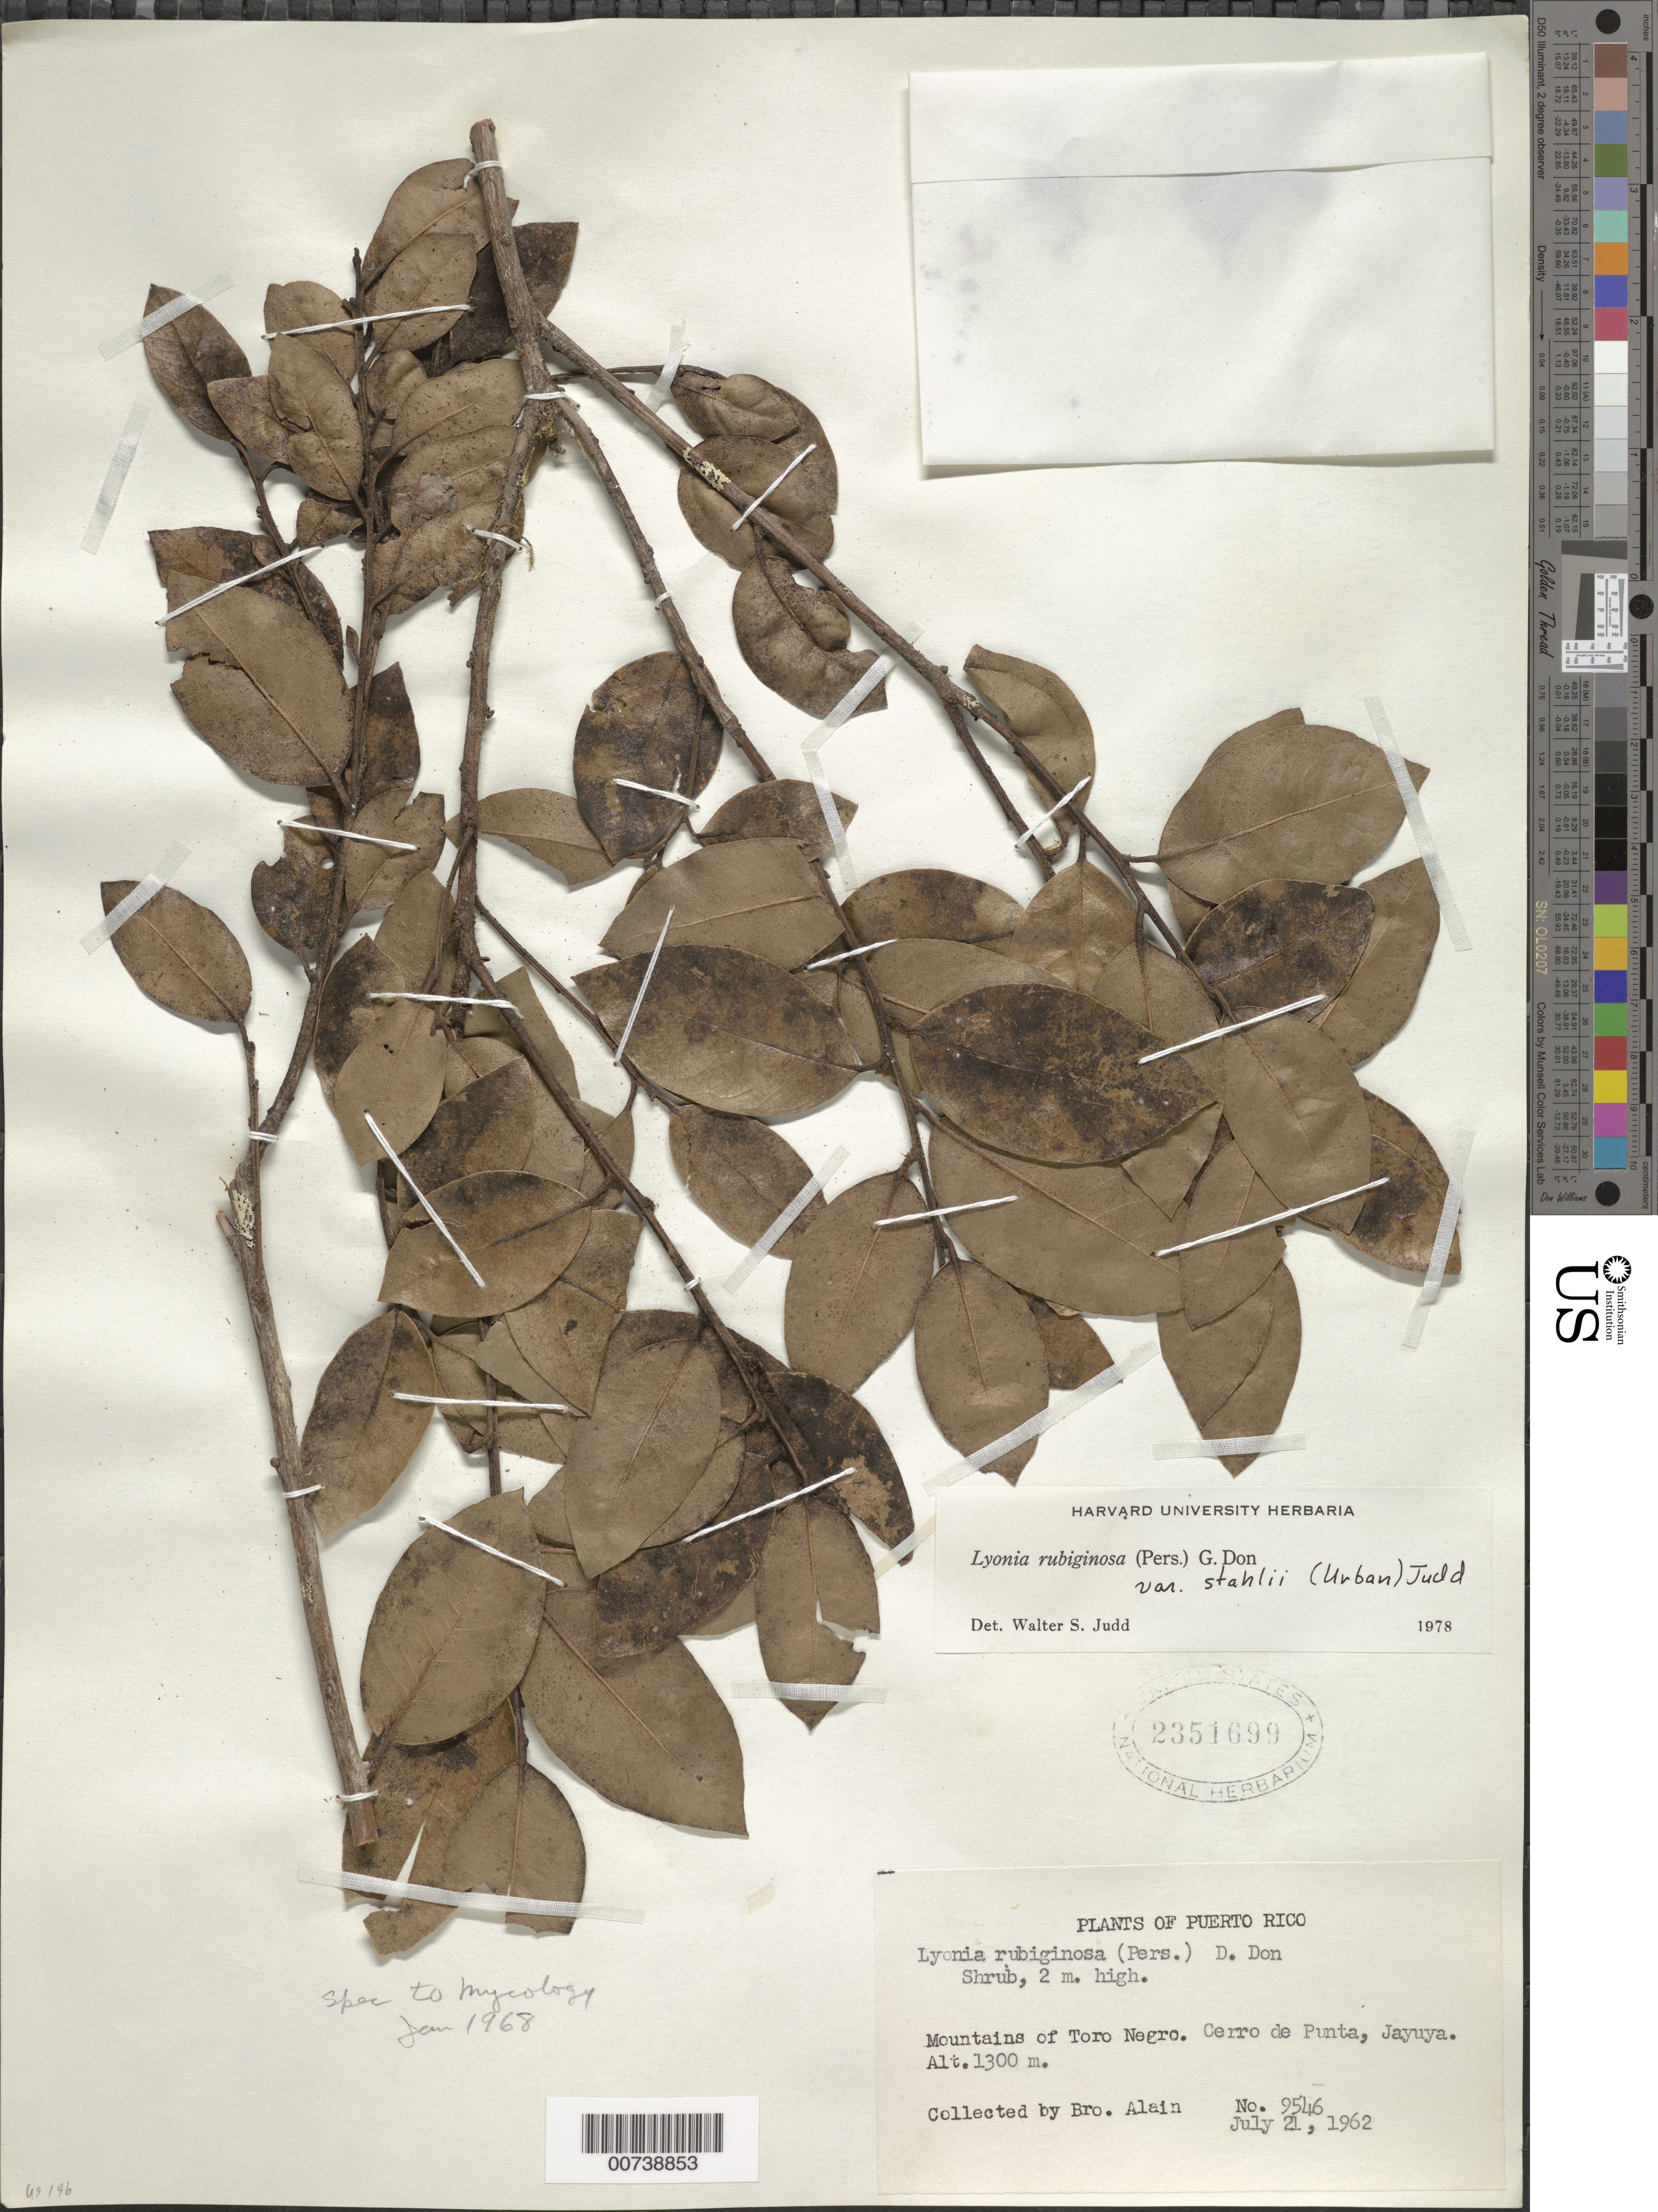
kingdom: Plantae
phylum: Tracheophyta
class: Magnoliopsida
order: Ericales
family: Ericaceae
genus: Lyonia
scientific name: Lyonia stahlii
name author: Urb.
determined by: Judd, Walter S.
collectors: A. H. Liogier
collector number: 9546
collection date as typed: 21 Jul 1962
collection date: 1962-07-21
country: Puerto Rico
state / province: Jayuya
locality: Mountains of Toro Negro. Cerro de Punta, Jayuya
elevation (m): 1300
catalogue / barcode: US 2351699